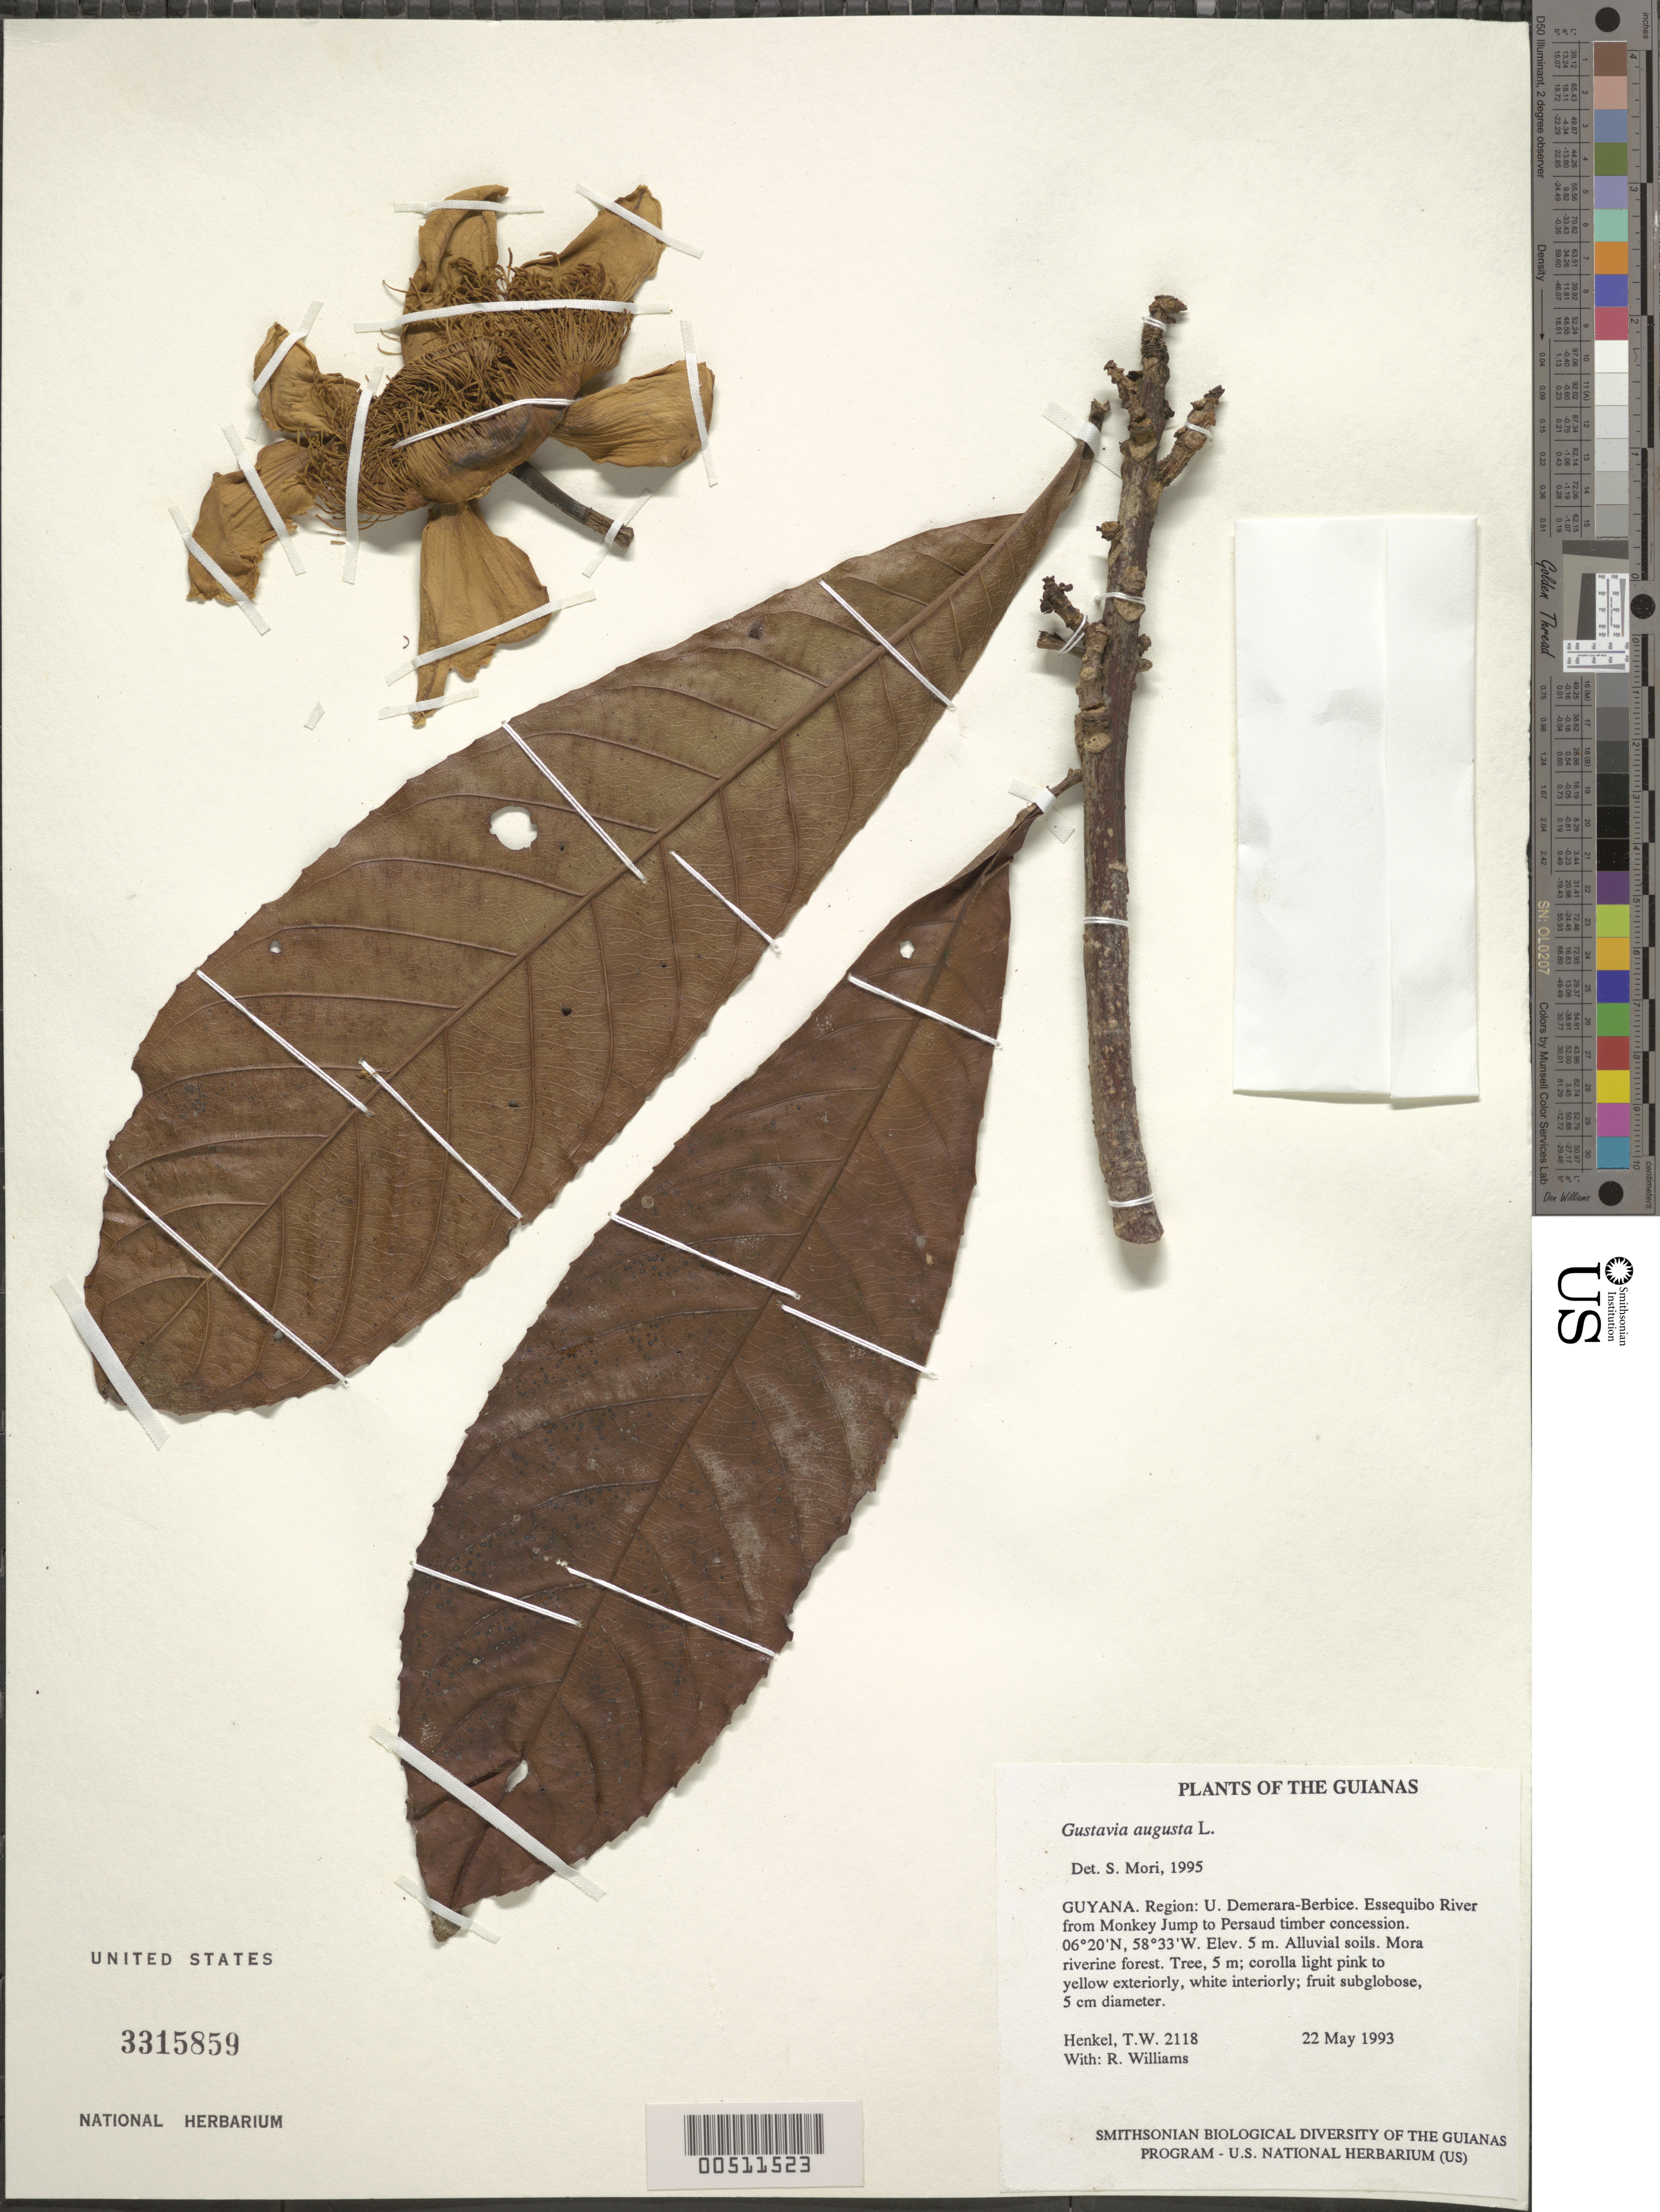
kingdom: Plantae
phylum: Tracheophyta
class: Magnoliopsida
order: Ericales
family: Lecythidaceae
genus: Gustavia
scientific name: Gustavia augusta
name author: L.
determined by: Mori, Scott A.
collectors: T. Henkel & R. Williams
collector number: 2118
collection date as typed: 22 May 1993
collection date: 1993-05-22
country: Guyana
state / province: U. Demerara-Berbice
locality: Essequibo River from Monkey Jump to Persaud timber concession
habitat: Alluvial soils. Mora riverine forest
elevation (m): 5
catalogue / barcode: US 3315859